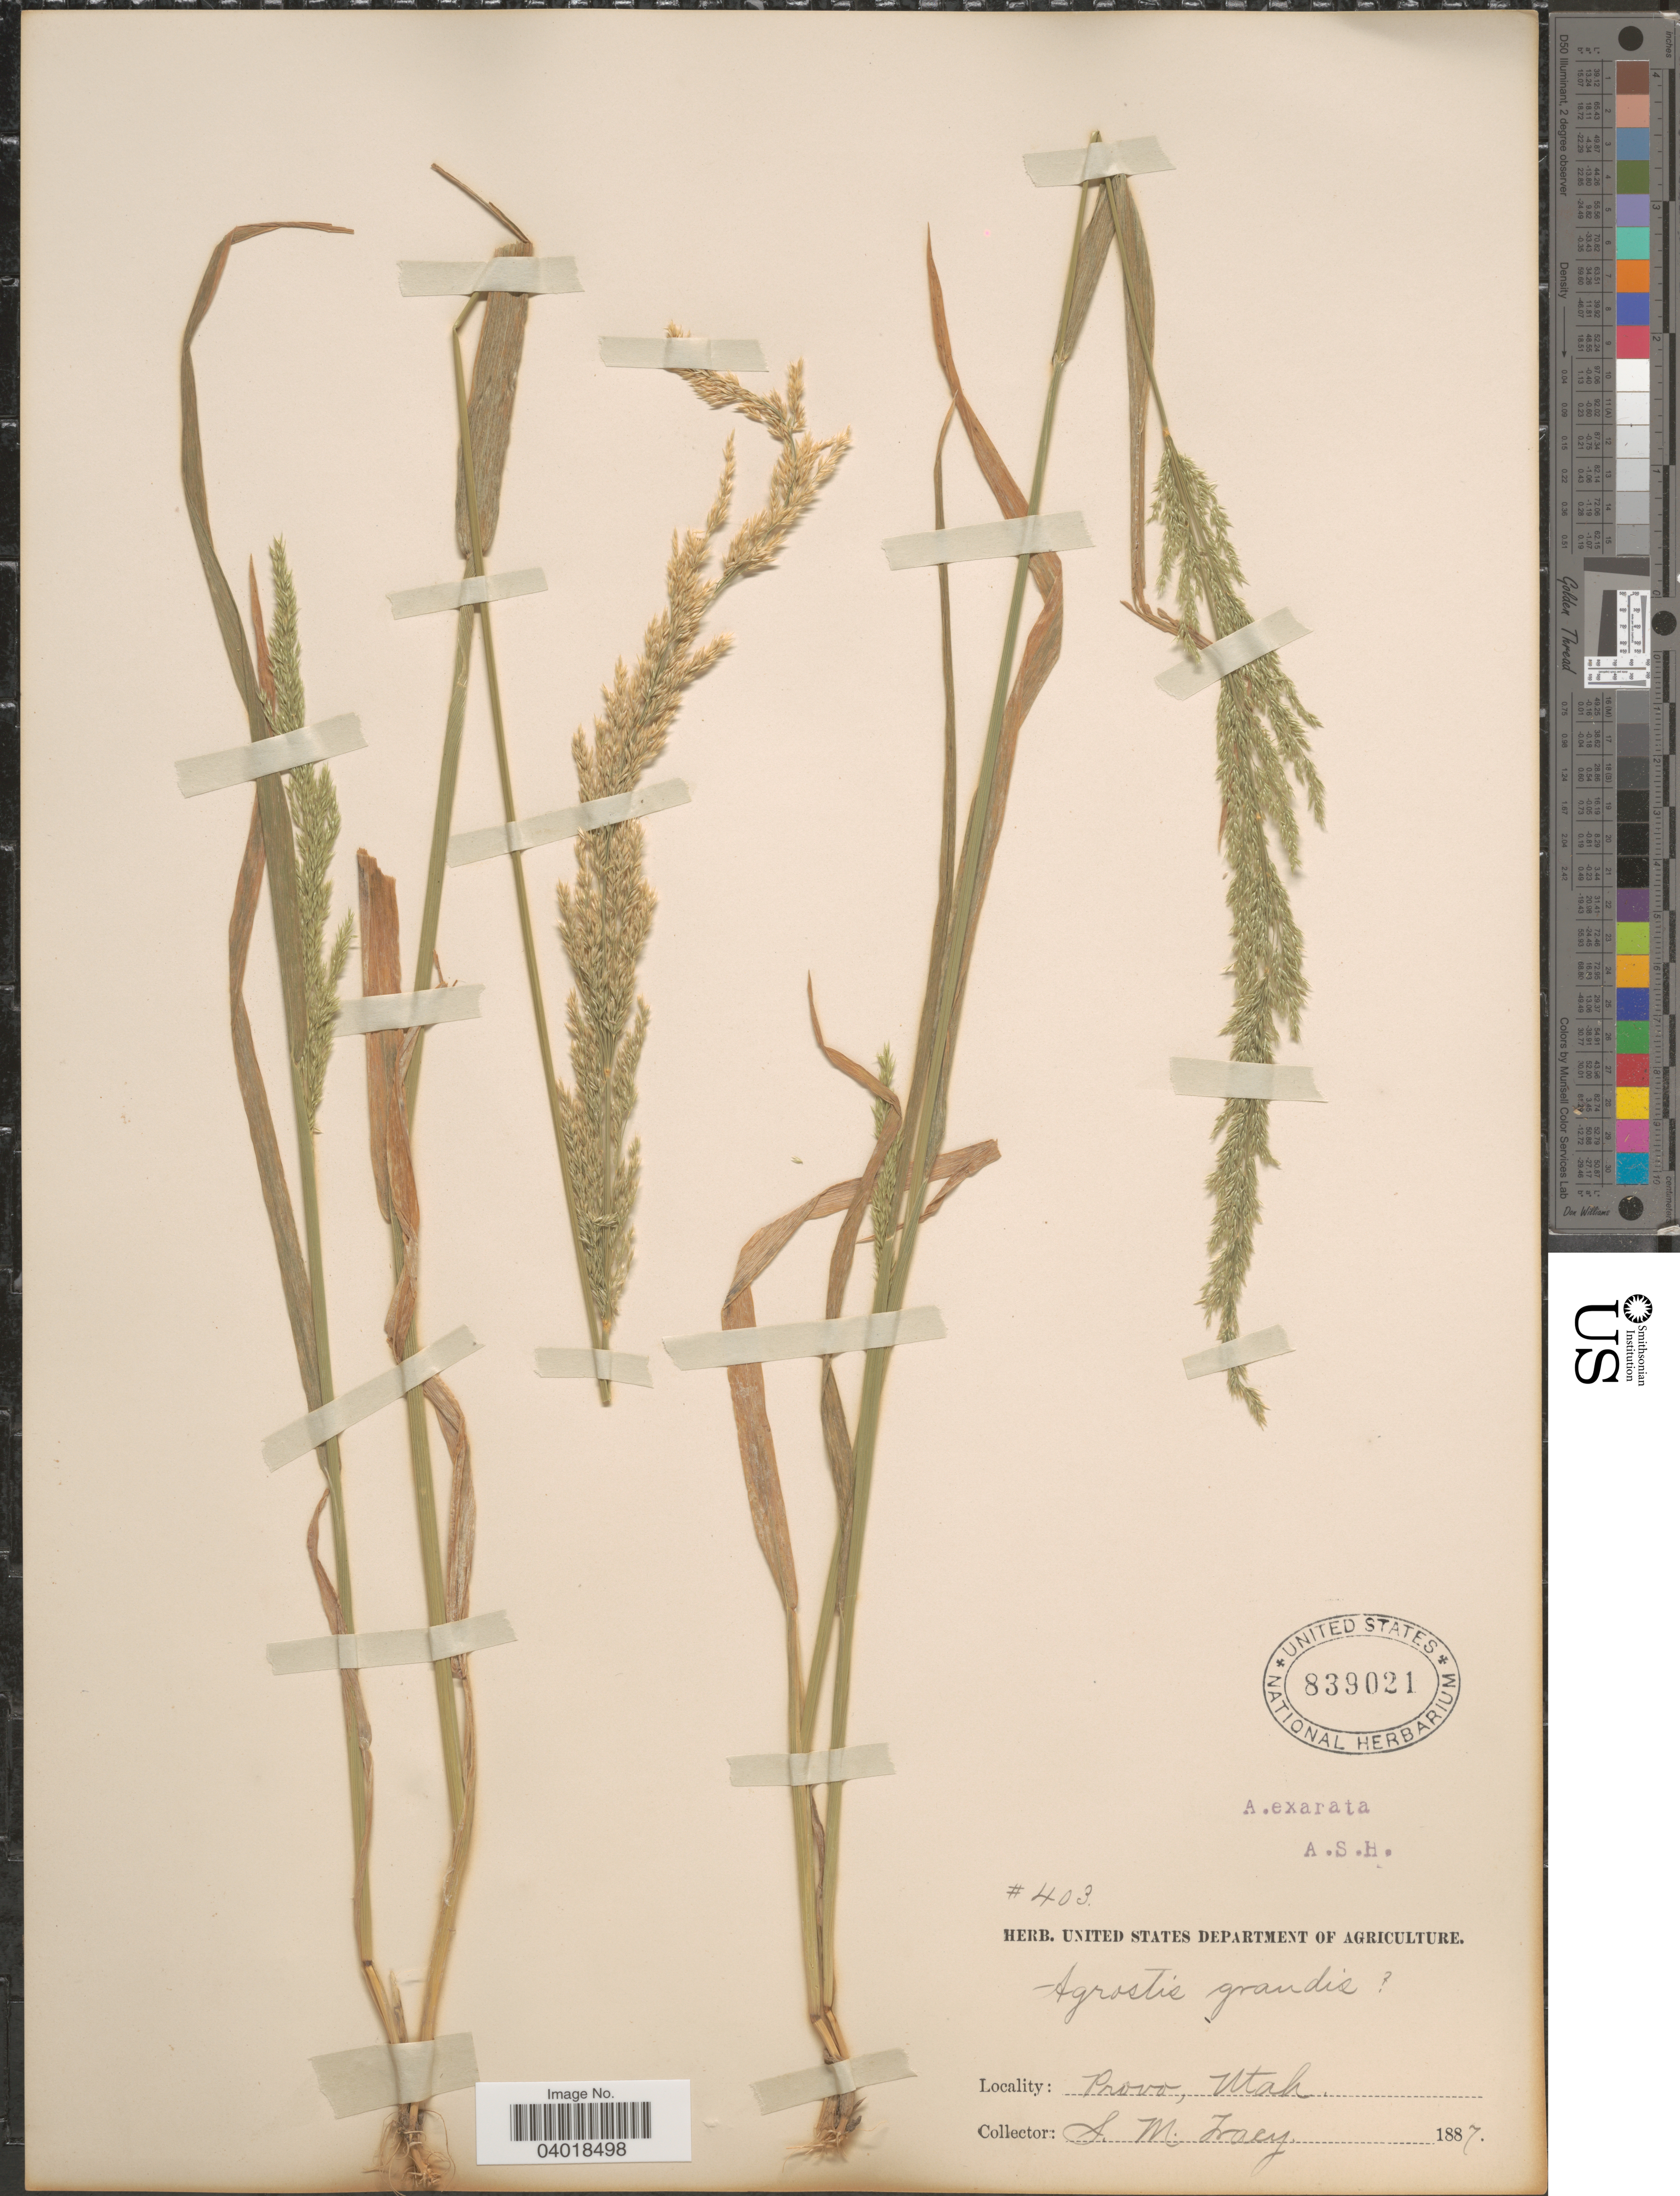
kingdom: Plantae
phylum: Tracheophyta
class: Liliopsida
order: Poales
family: Poaceae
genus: Agrostis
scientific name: Agrostis exarata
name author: Trin.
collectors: S. M. Tracy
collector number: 403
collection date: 1887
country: United States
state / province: Utah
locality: Provo.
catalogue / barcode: US 839021